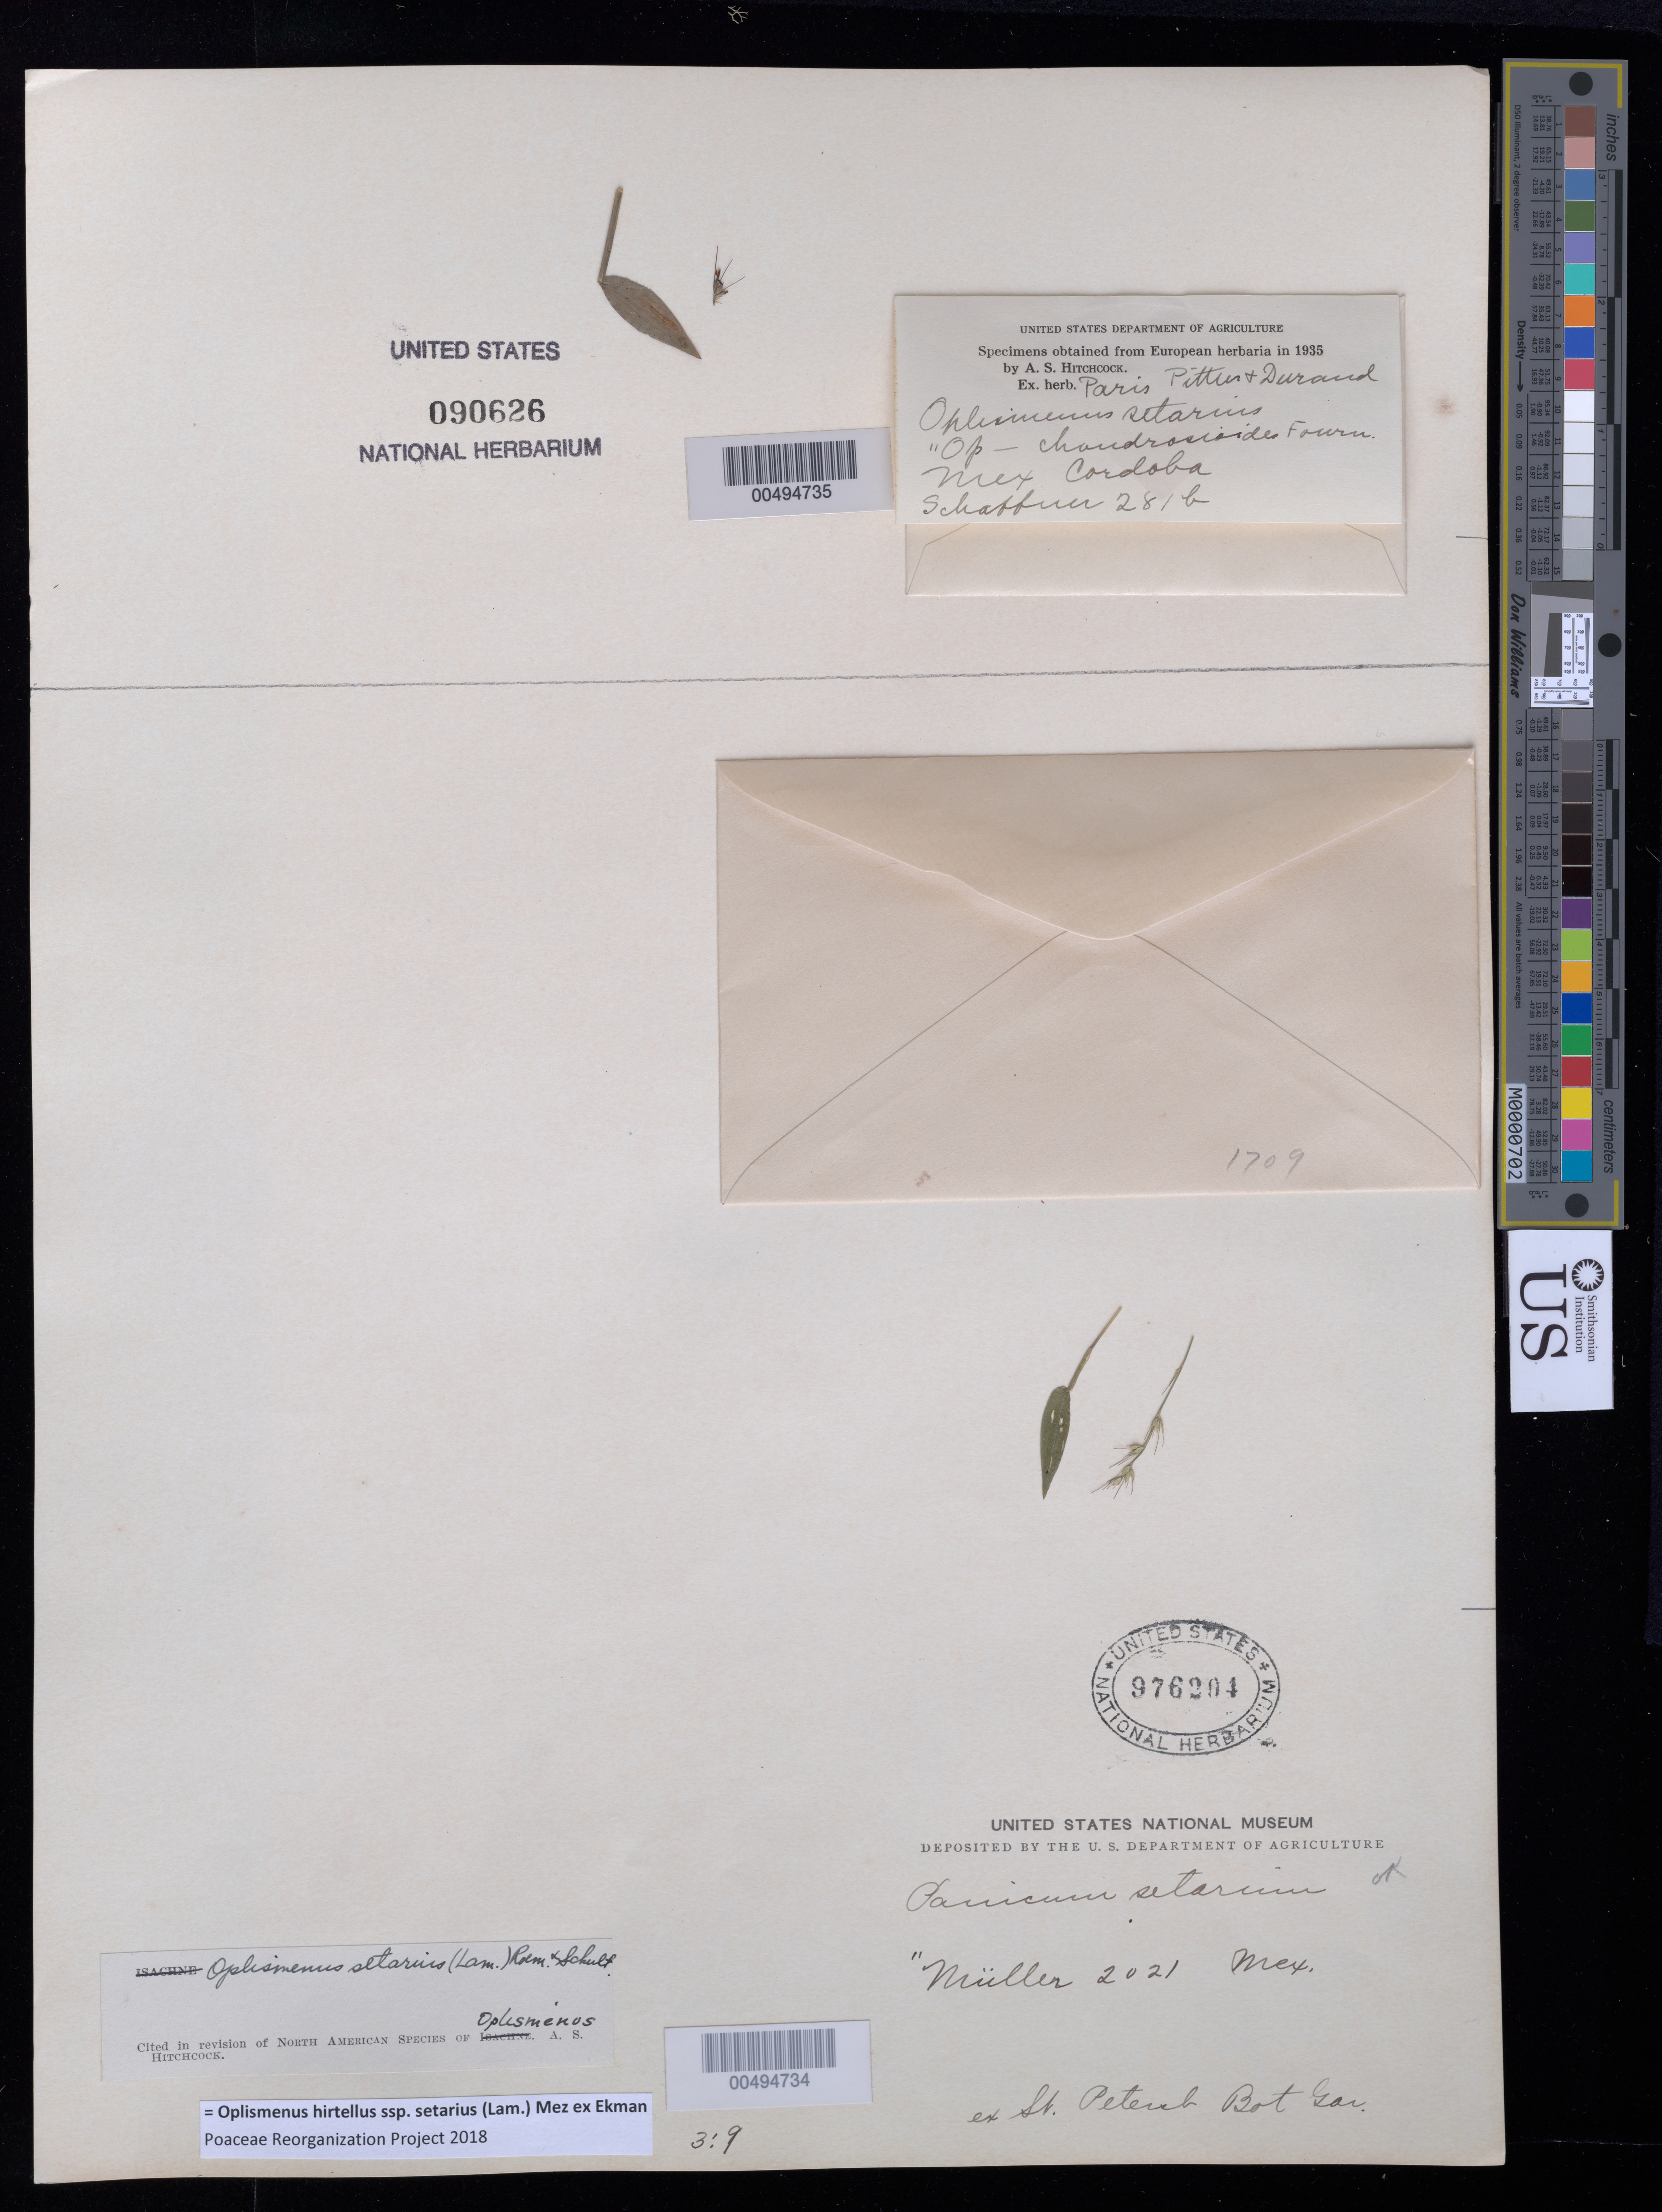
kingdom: Plantae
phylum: Tracheophyta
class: Liliopsida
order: Poales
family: Poaceae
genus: Oplismenus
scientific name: Oplismenus hirtellus subsp. setarius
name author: (Lam.) Mez ex Ekman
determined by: Poaceae Reorganization Project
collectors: -. Mller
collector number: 2021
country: Mexico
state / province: Durango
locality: San Ramon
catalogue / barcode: US 976204